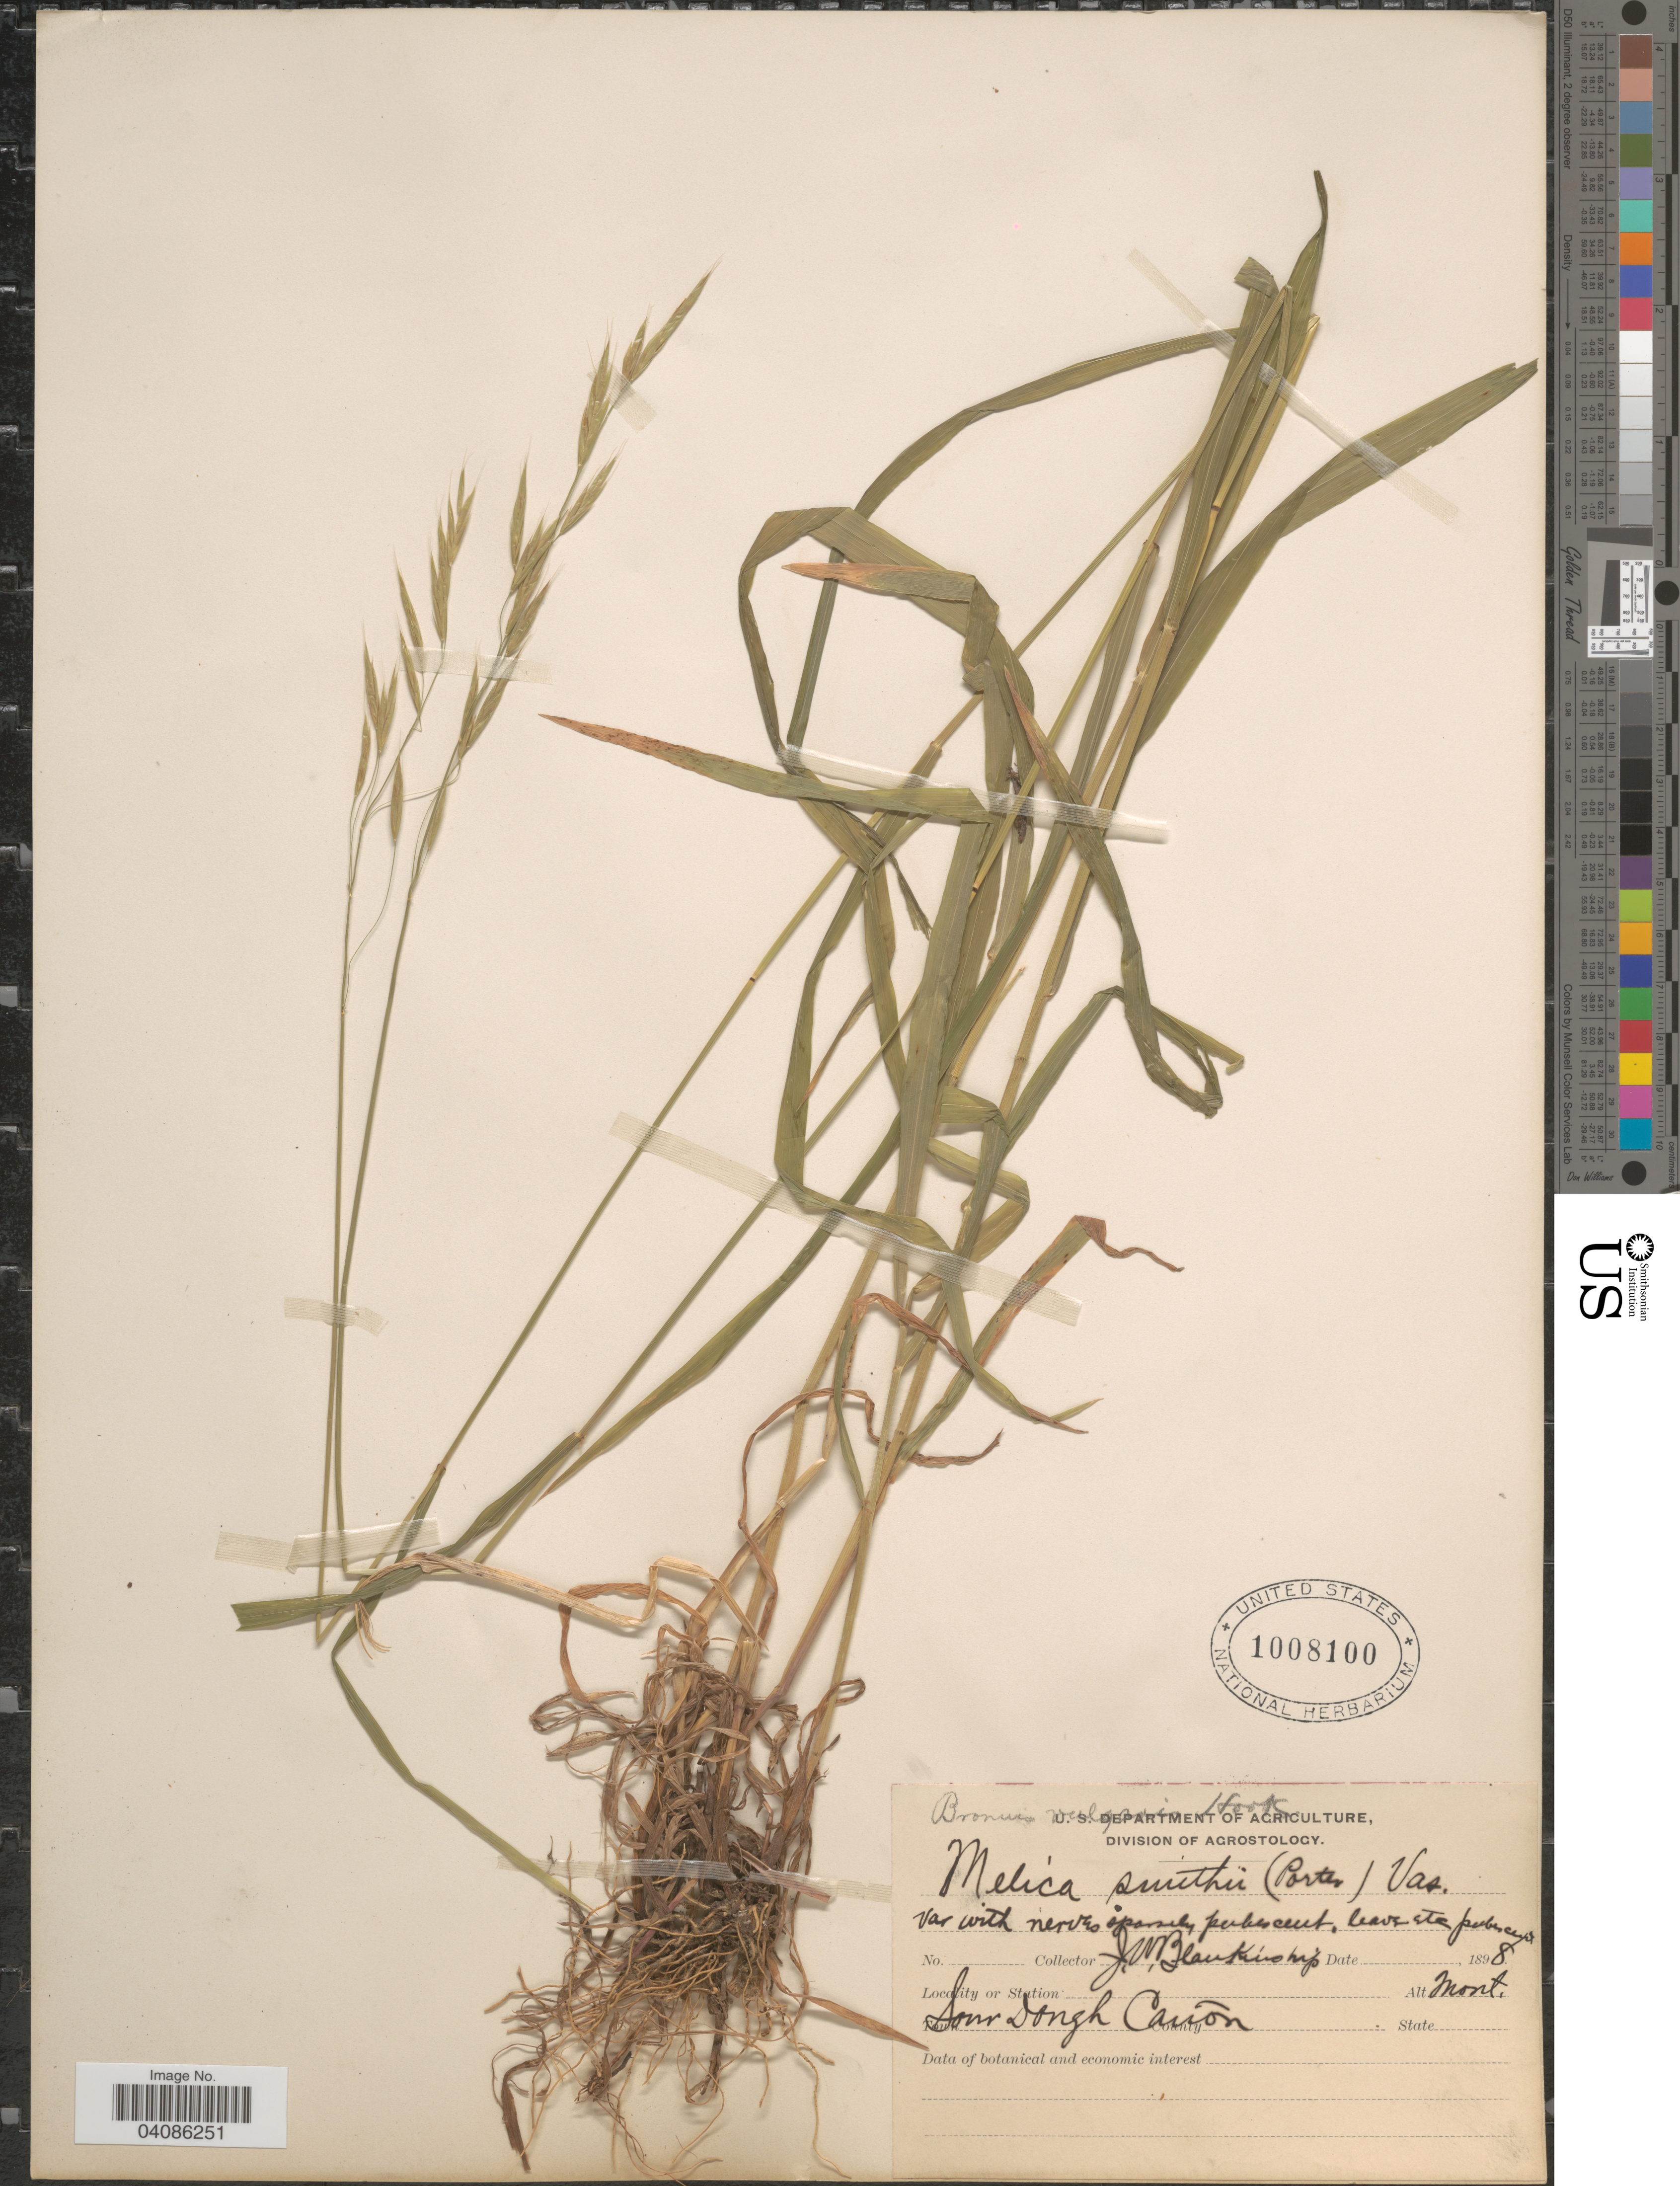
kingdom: Plantae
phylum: Tracheophyta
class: Liliopsida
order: Poales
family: Poaceae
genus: Bromus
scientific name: Bromus texensis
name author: (Shear) Hitchc.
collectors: J. W. Blankinship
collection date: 1898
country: United States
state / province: Montana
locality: Sour Dough Cañon.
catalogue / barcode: US 1008100